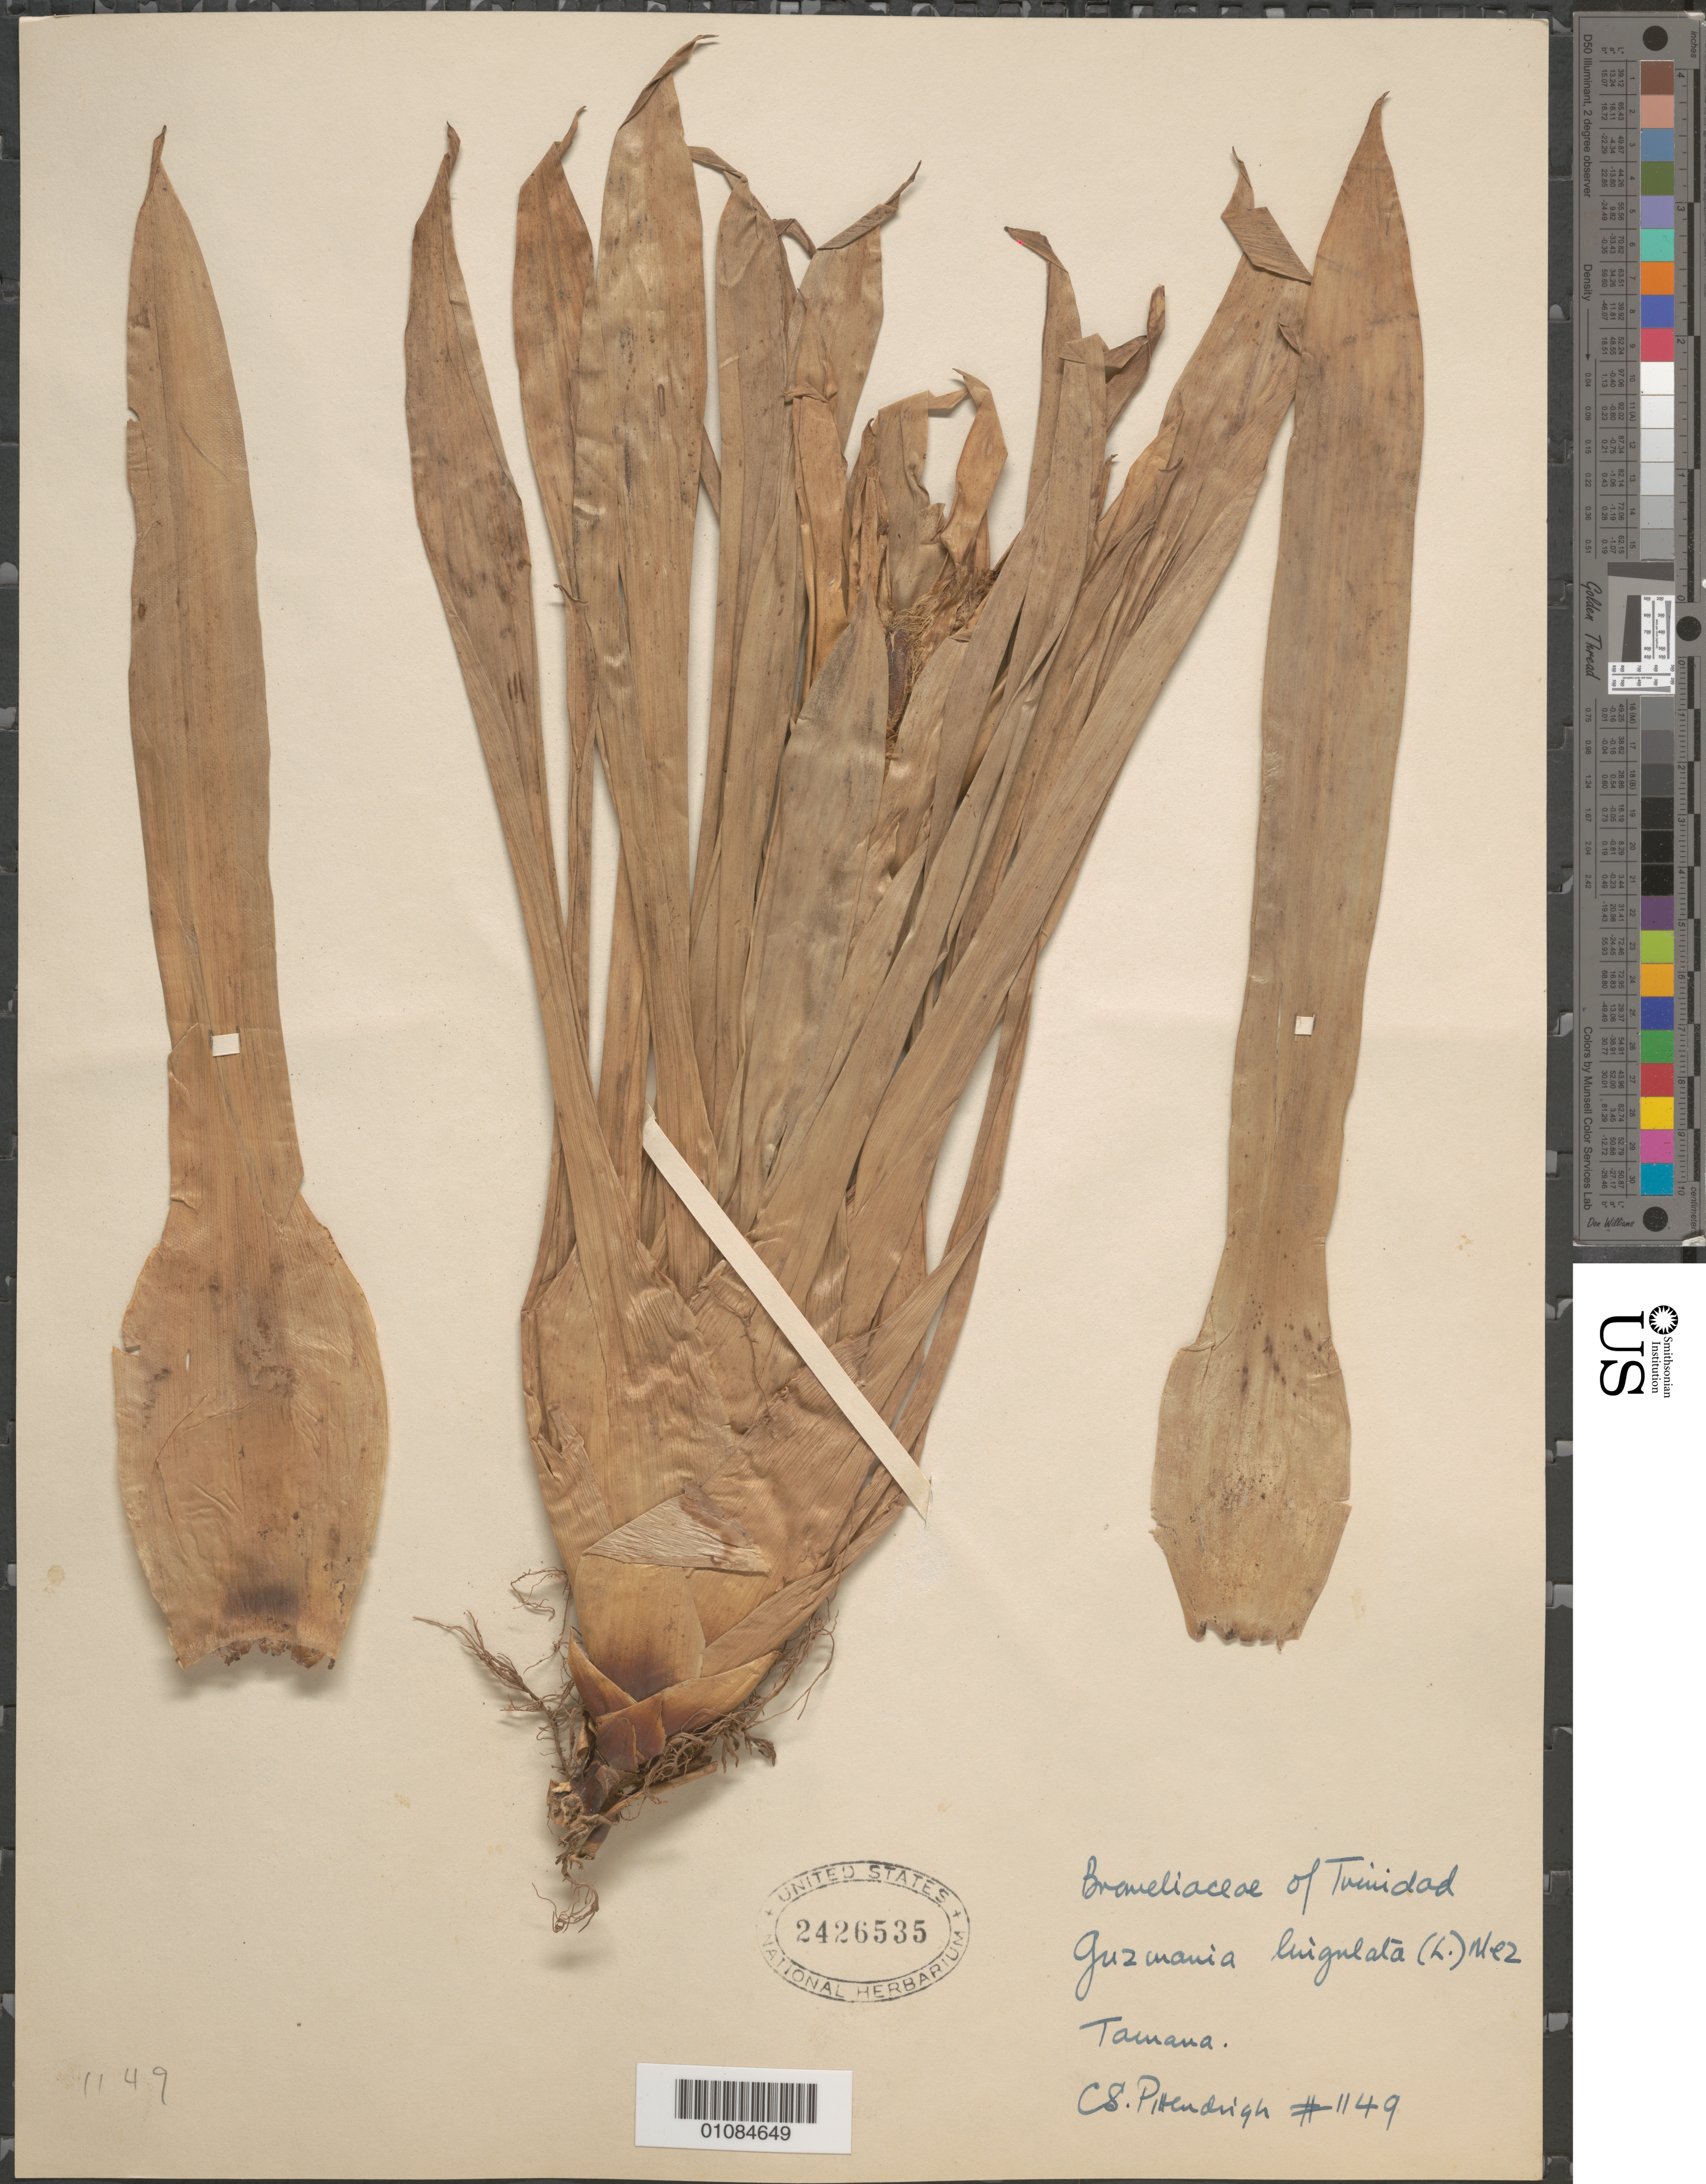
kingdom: Plantae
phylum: Tracheophyta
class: Liliopsida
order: Poales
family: Bromeliaceae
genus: Guzmania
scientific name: Guzmania lingulata var. lingulata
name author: (L.) Mez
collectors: C. S. Pittendrigh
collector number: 1149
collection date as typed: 1944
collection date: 1944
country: Trinidad and Tobago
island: Trinidad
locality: Tamana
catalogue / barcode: US 2426535